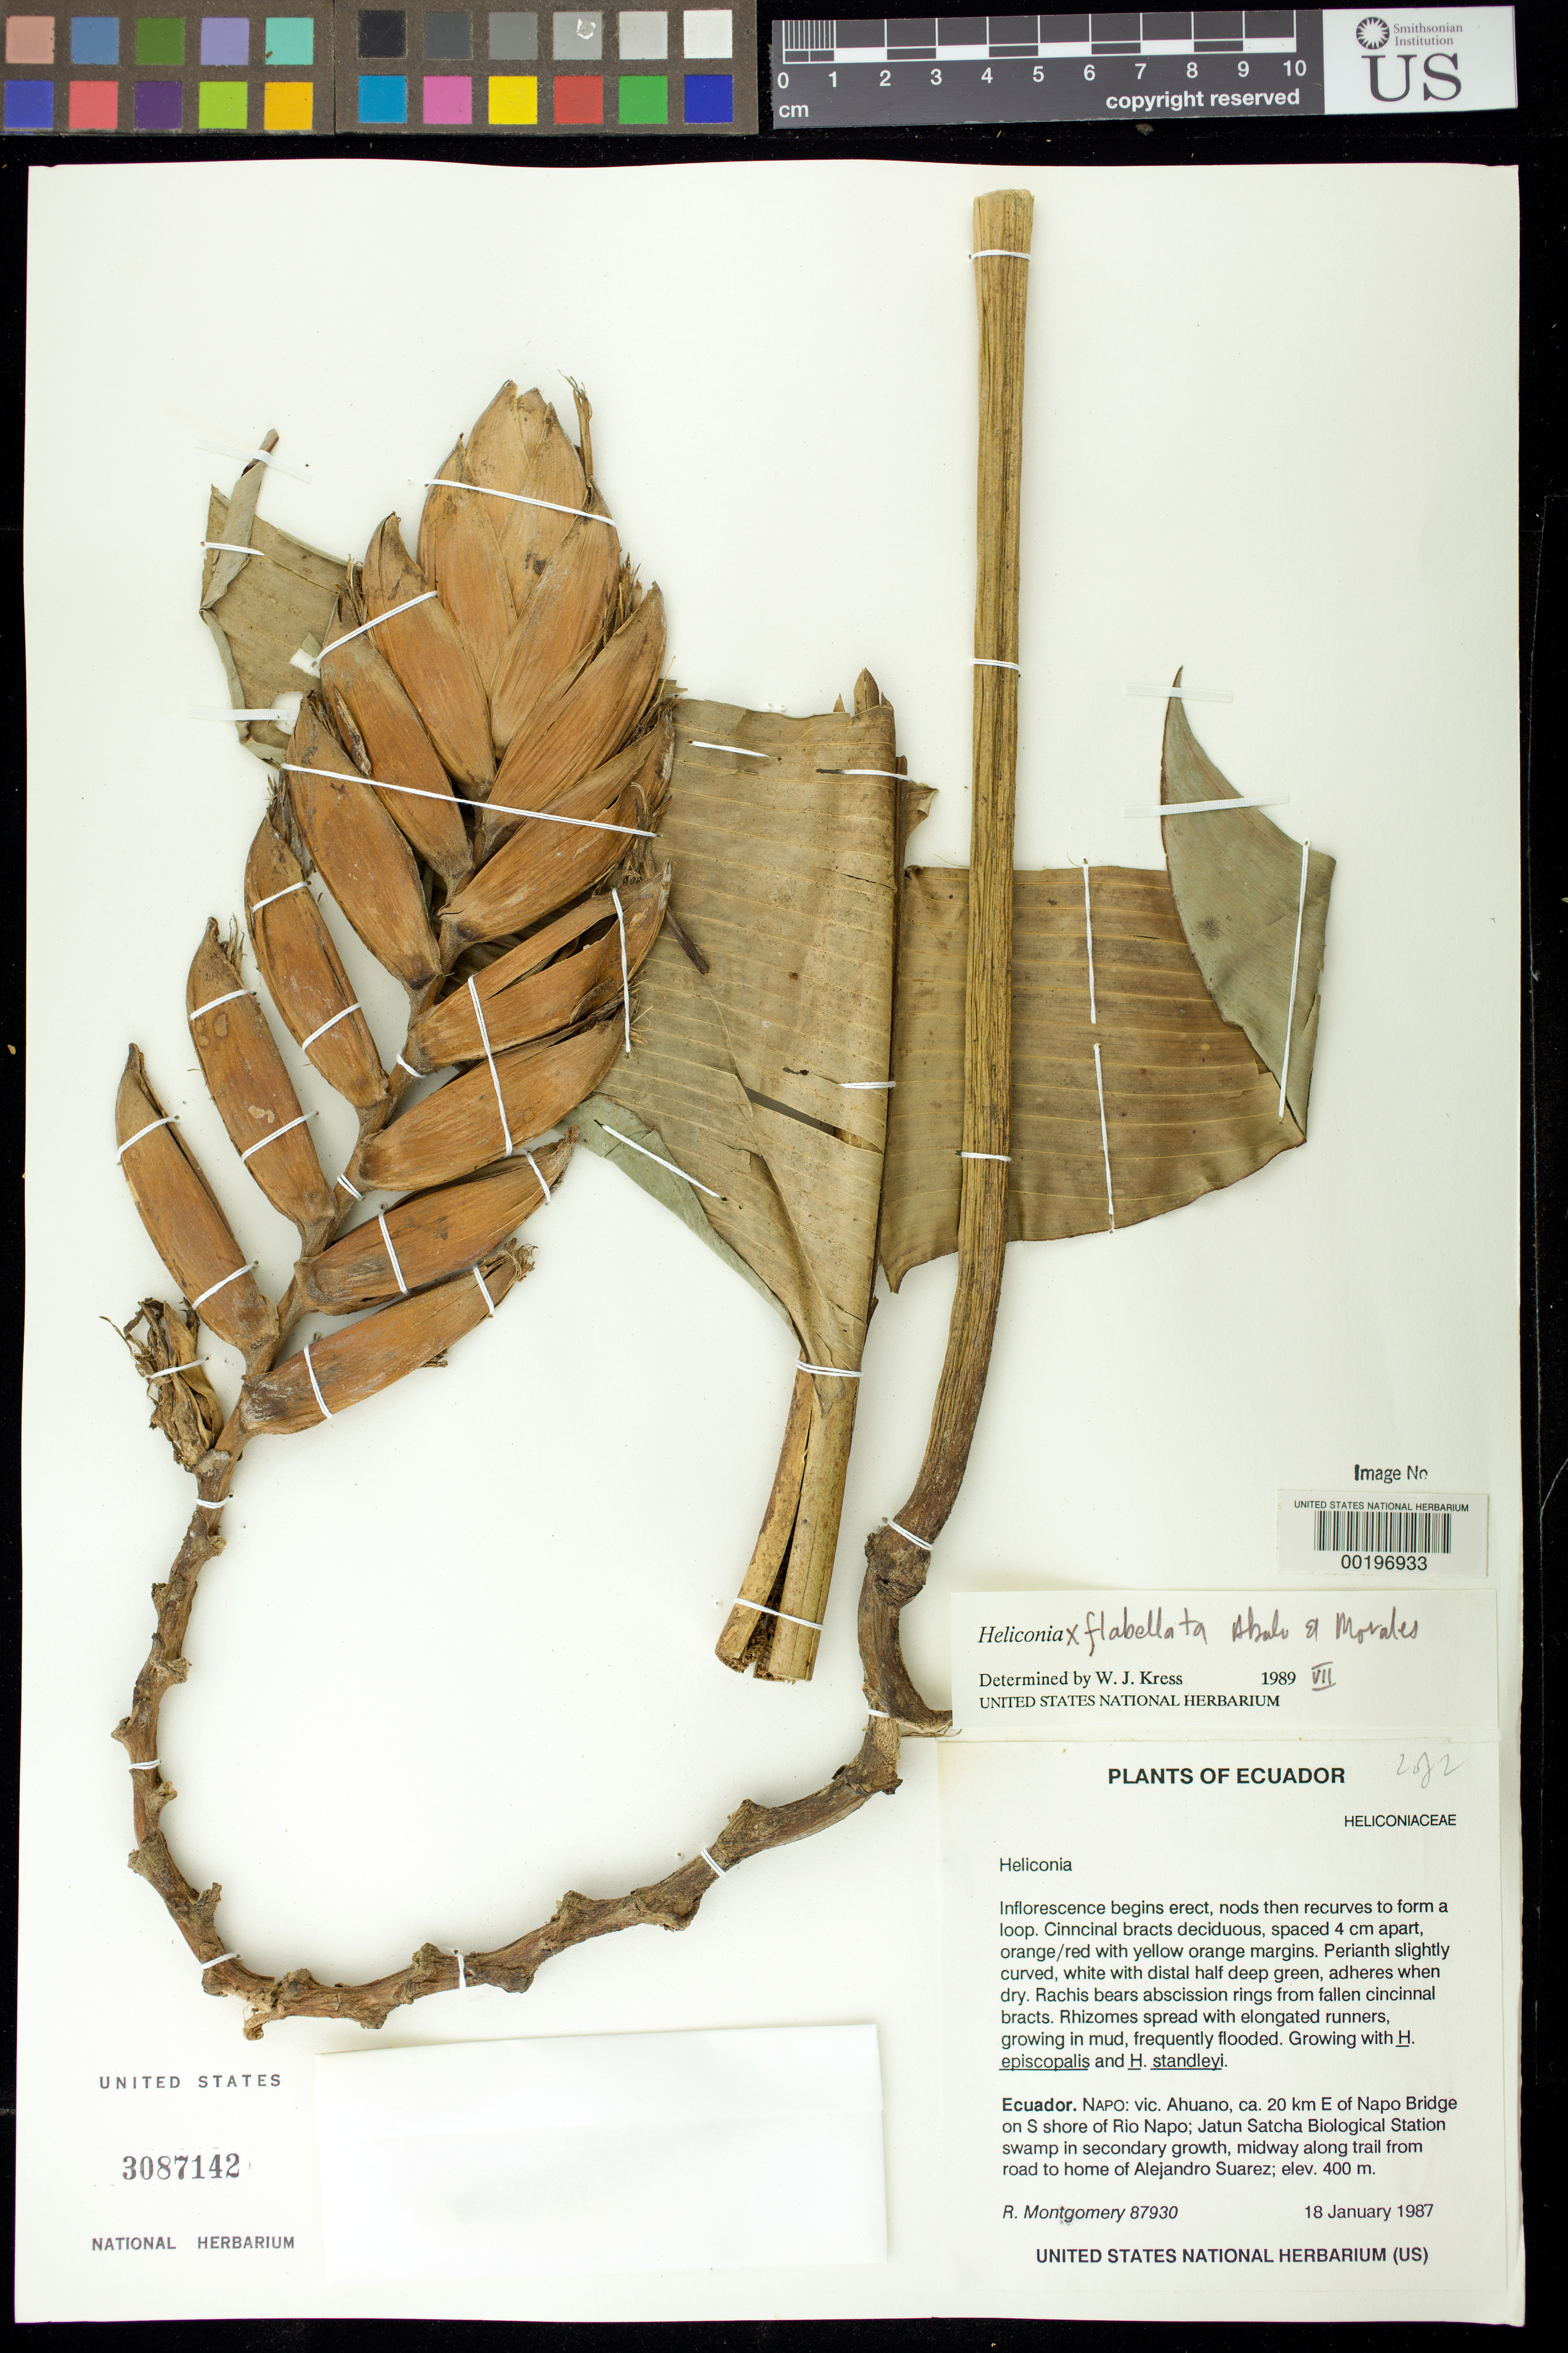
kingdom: Plantae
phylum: Tracheophyta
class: Liliopsida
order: Zingiberales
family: Heliconiaceae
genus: Heliconia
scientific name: Heliconia x flabellata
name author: Abalo & G. Morales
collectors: R. Montgomery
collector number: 87930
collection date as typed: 18 Jan 1987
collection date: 1987-01-18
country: Ecuador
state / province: Napo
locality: Vic. ahuano, ca 20 km E of Napo bridge on s shore of Rio Napo, jatun satcha Biological station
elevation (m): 400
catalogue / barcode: US 3087142